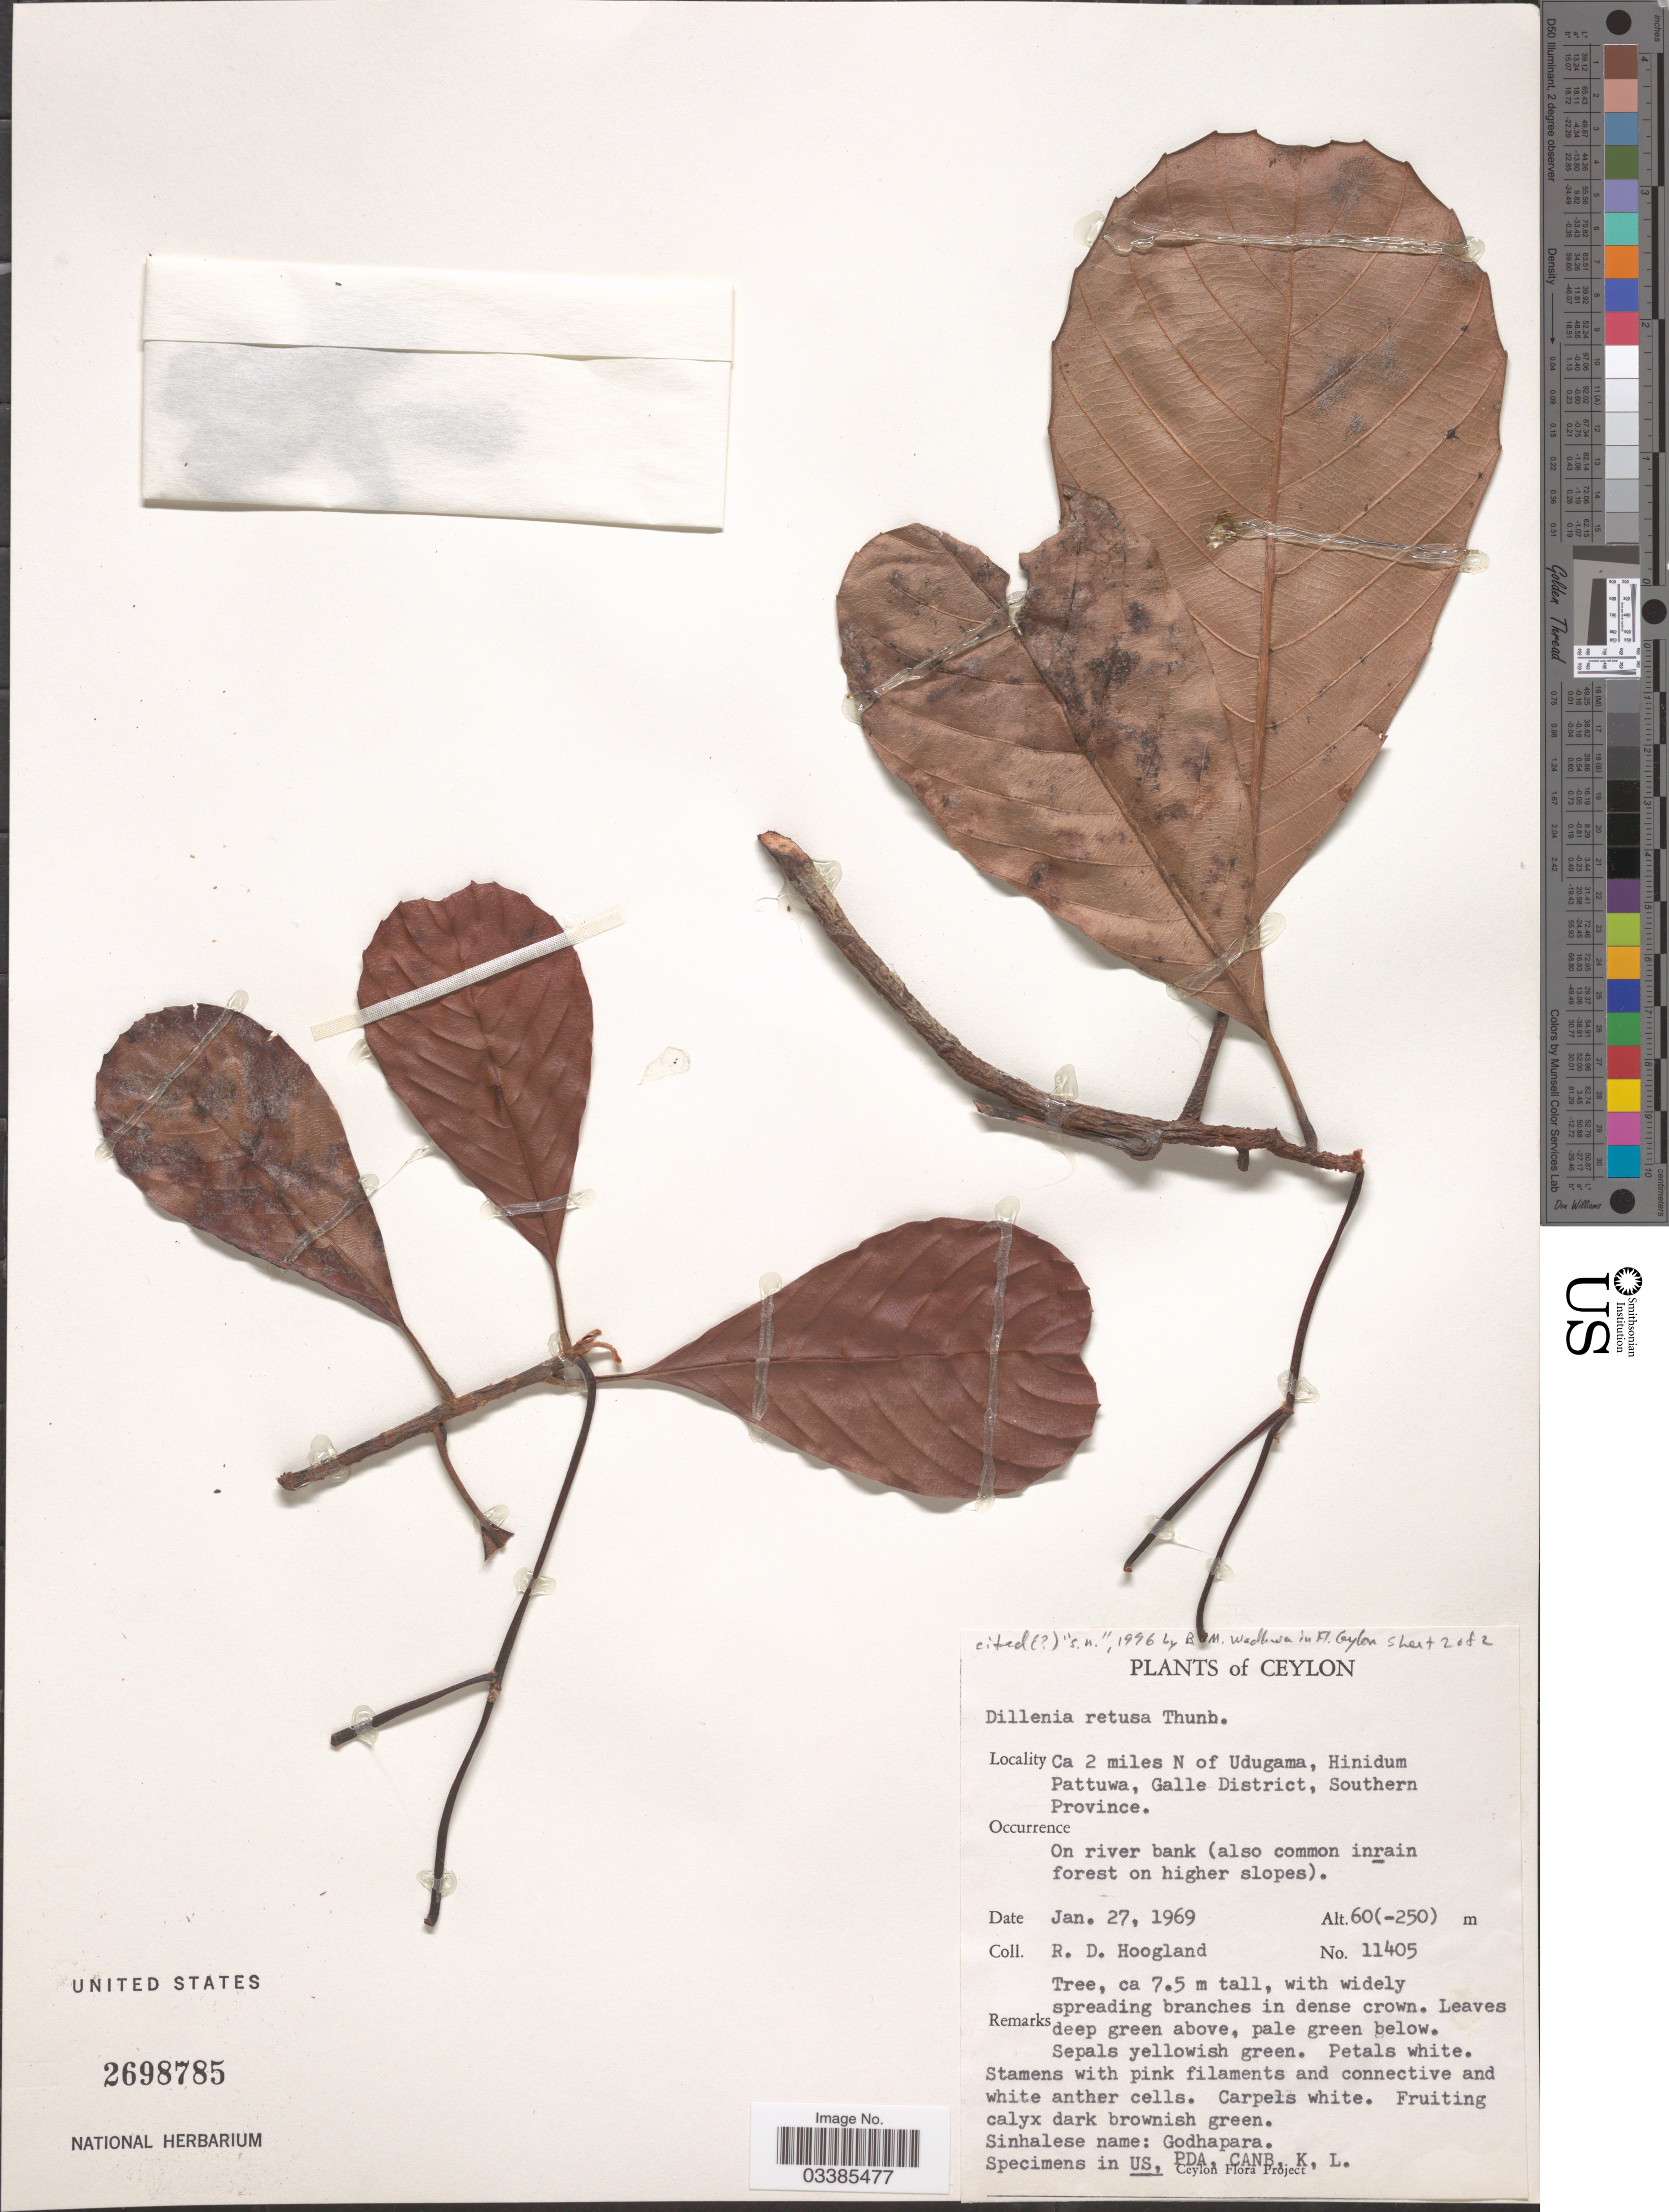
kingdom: Plantae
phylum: Tracheophyta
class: Magnoliopsida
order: Dilleniales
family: Dilleniaceae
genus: Dillenia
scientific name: Dillenia retusa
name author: Thunb.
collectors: R. D. Hoogland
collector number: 11405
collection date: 1969-01-27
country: Sri Lanka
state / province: Southern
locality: Ceylon. Ca 2 miles N of Udugama, Hinidum Pattuwa, Galle District.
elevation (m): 60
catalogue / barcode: US 2698785